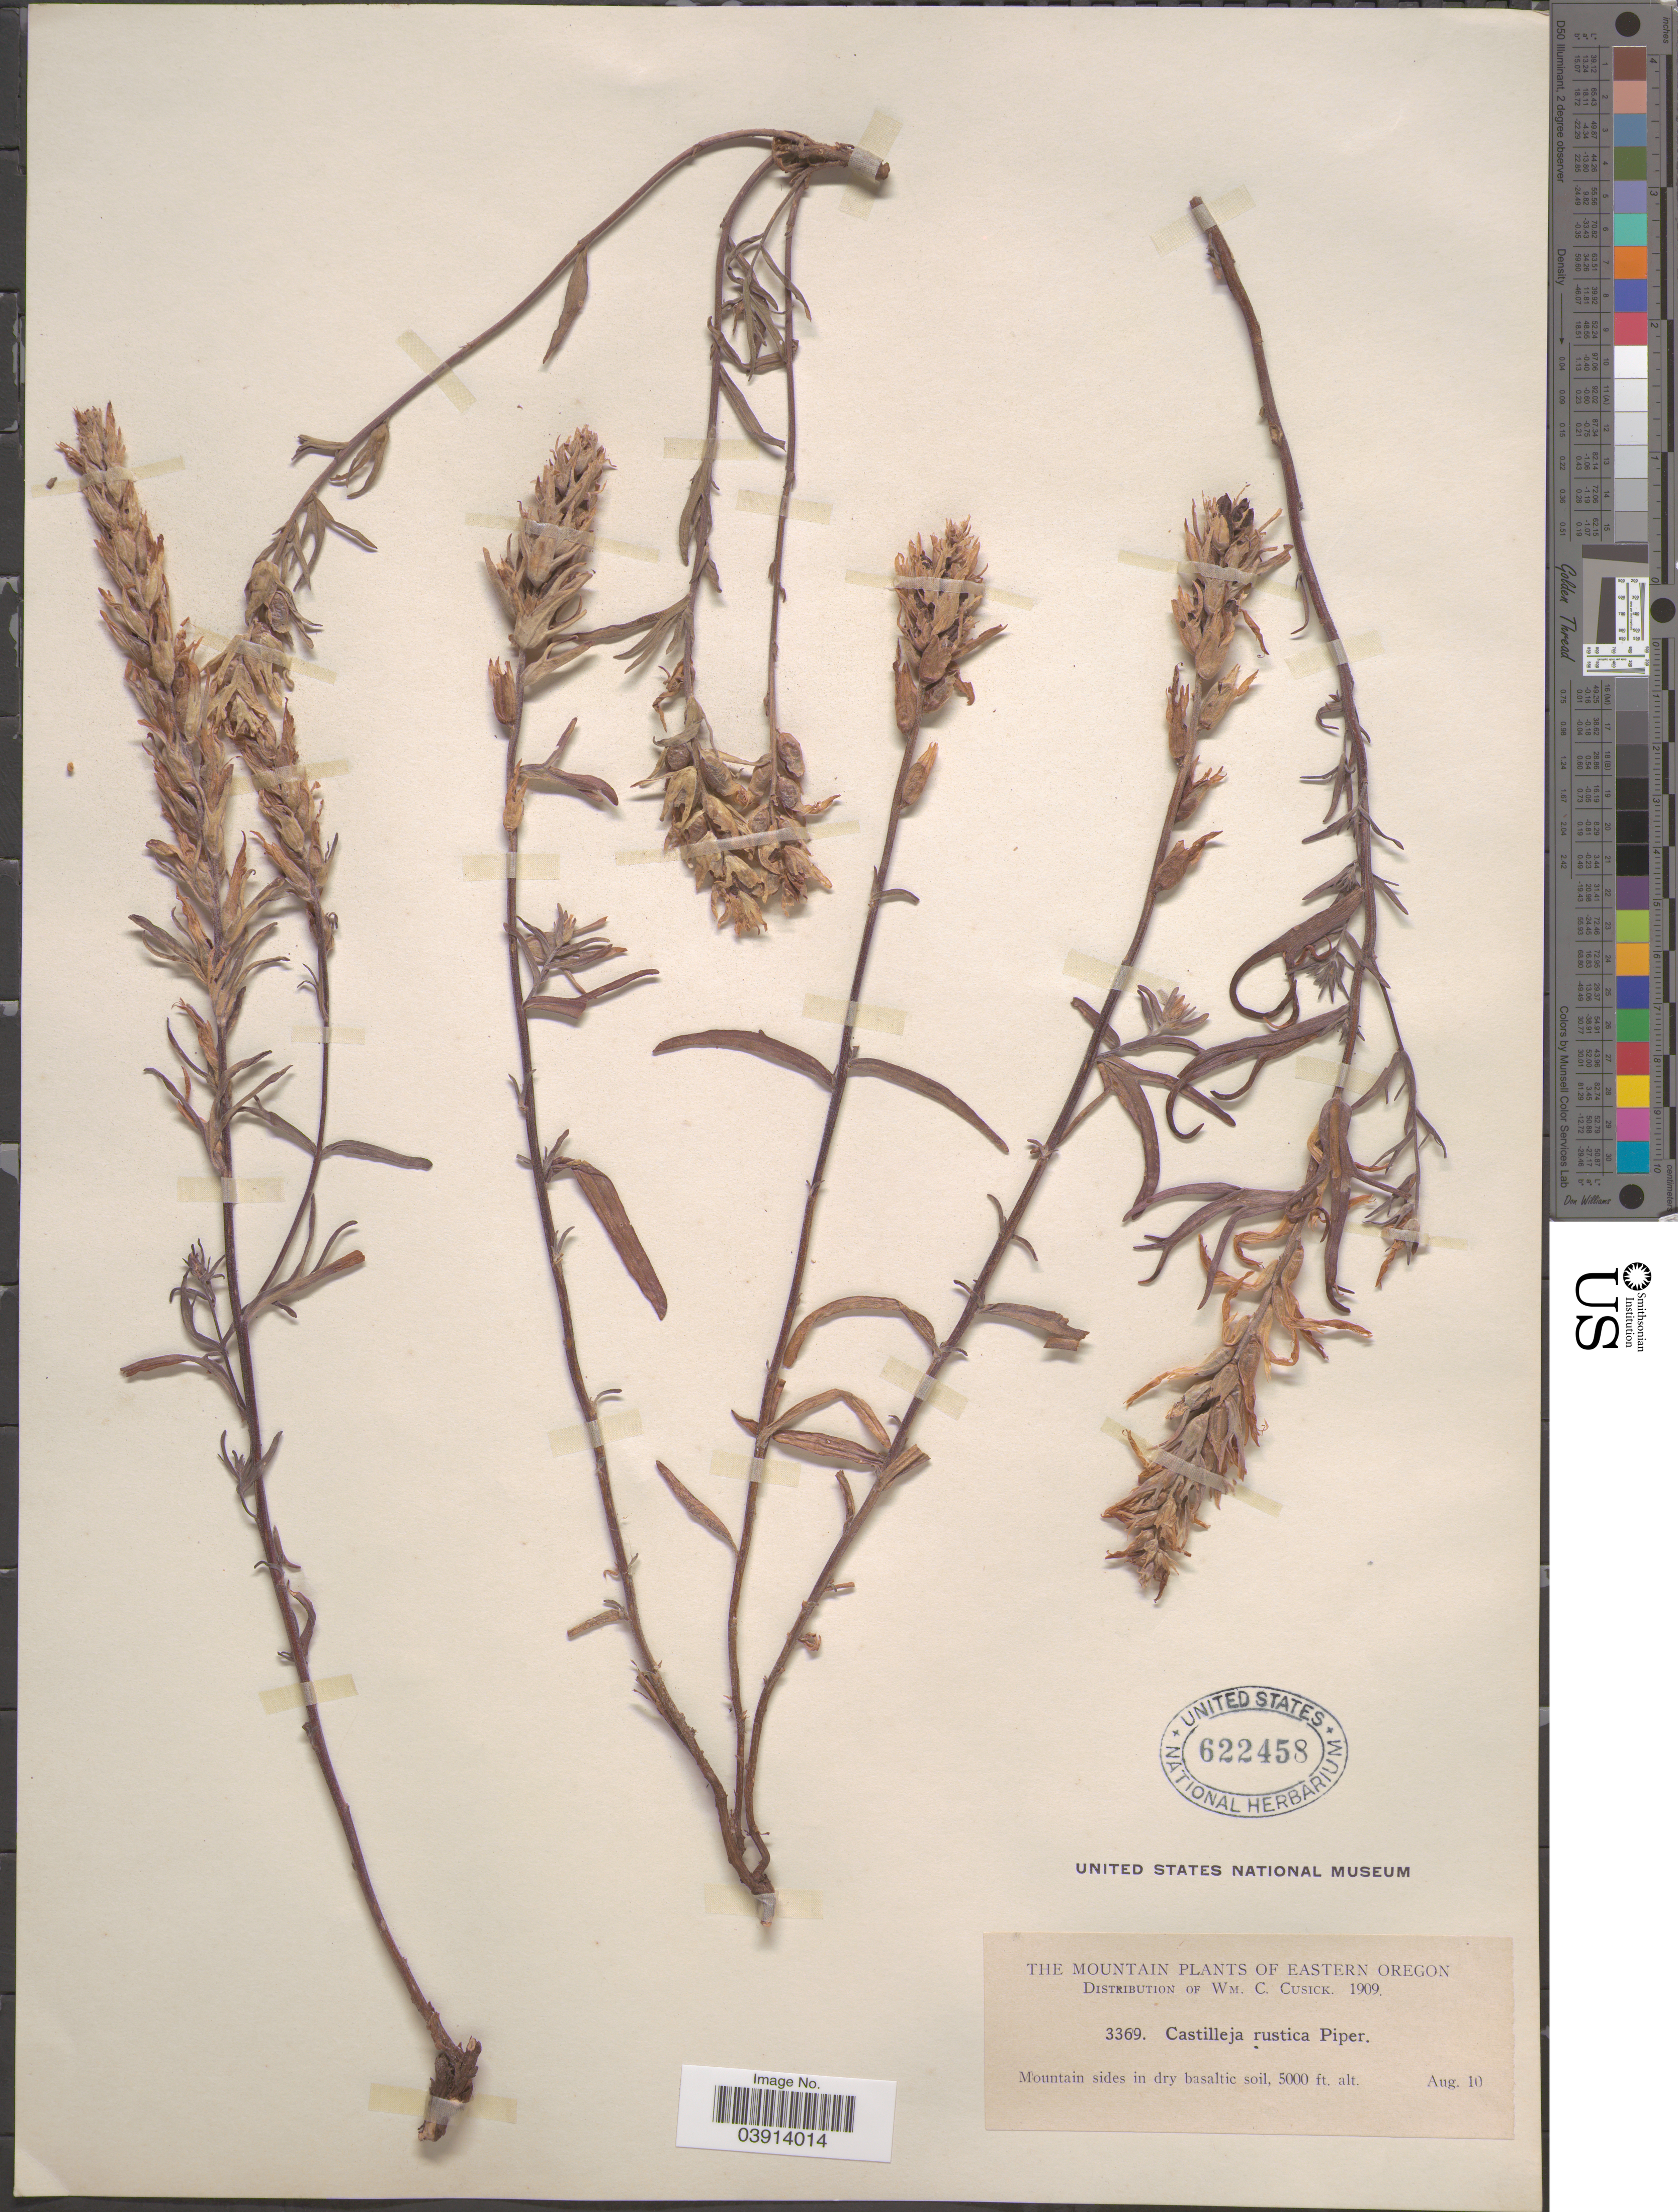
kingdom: Plantae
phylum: Tracheophyta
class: Magnoliopsida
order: Lamiales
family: Orobanchaceae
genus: Castilleja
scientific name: Castilleja rustica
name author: Piper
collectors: W. C. Cusick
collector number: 3369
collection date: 1909-08-10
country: United States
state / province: Oregon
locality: Eastern Oregon.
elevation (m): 1524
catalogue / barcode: US 622458